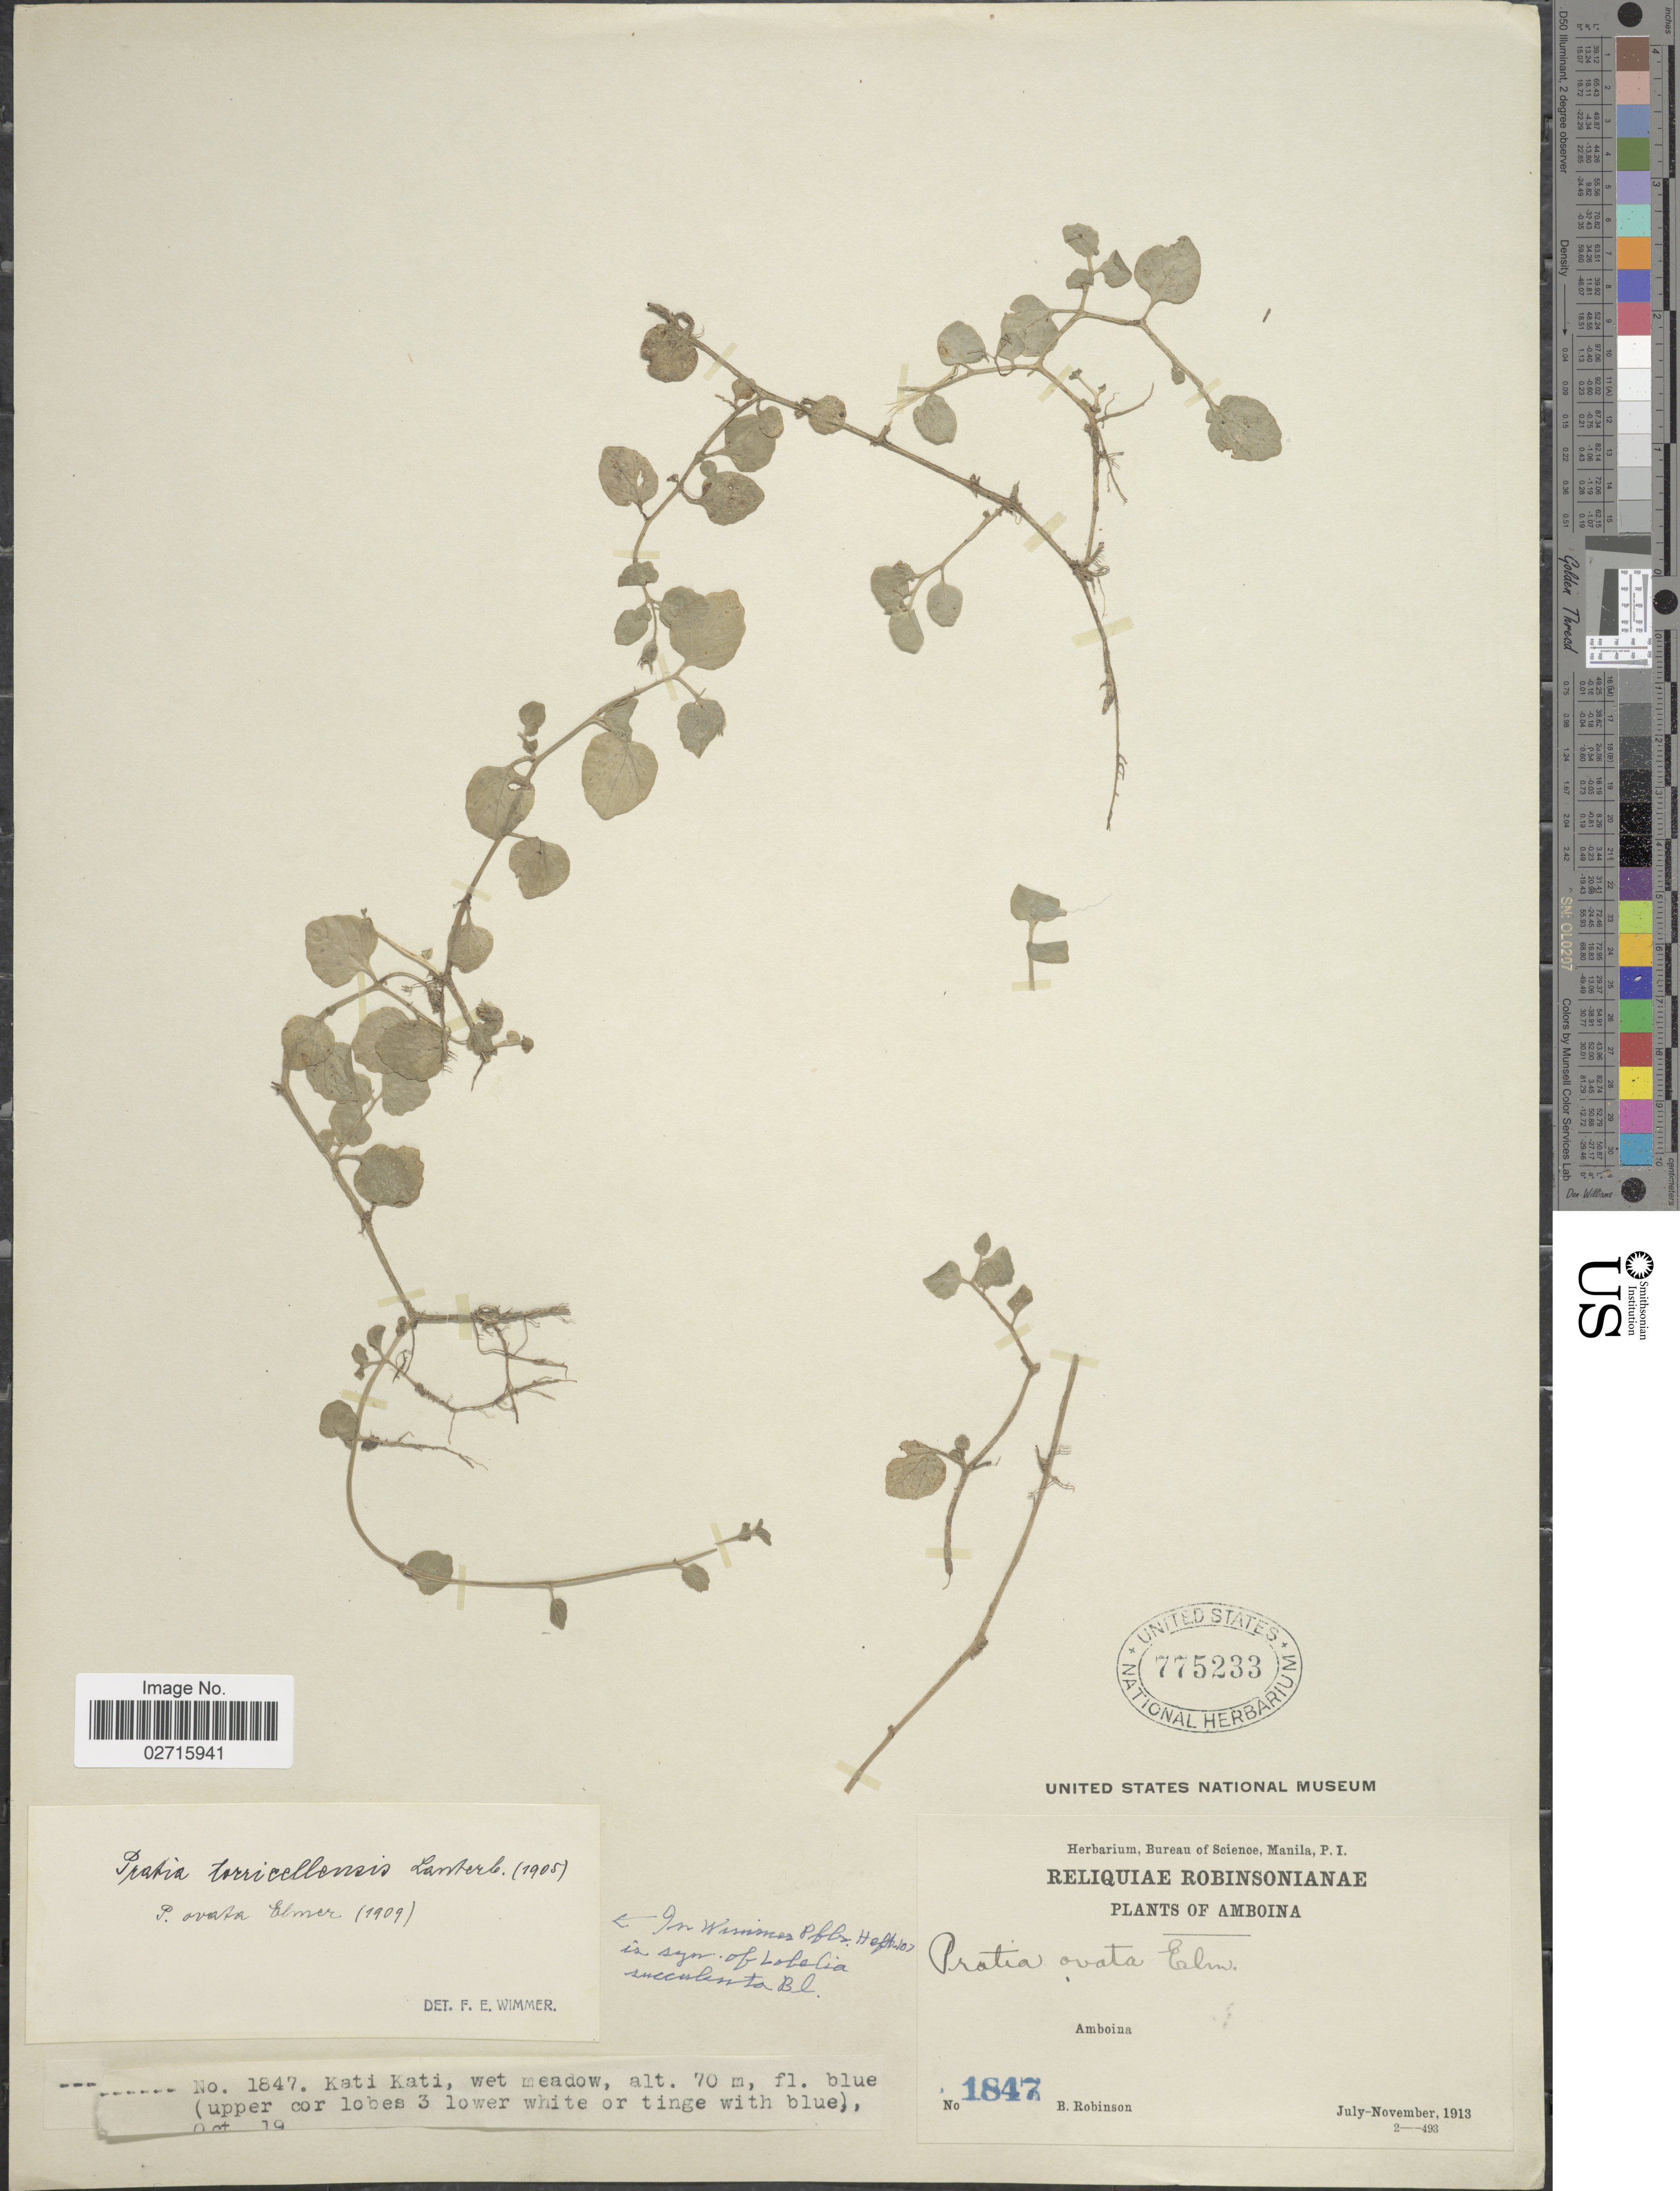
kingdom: Plantae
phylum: Tracheophyta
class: Magnoliopsida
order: Asterales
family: Campanulaceae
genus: Lobelia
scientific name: Lobelia succulenta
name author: Blume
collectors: B. Robinson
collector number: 1847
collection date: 1913-10-19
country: Indonesia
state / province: Maluku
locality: Reliquiae Robinsonianae, Amboina, Kati Kati, wet meadow.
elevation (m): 70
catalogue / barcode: US 775233